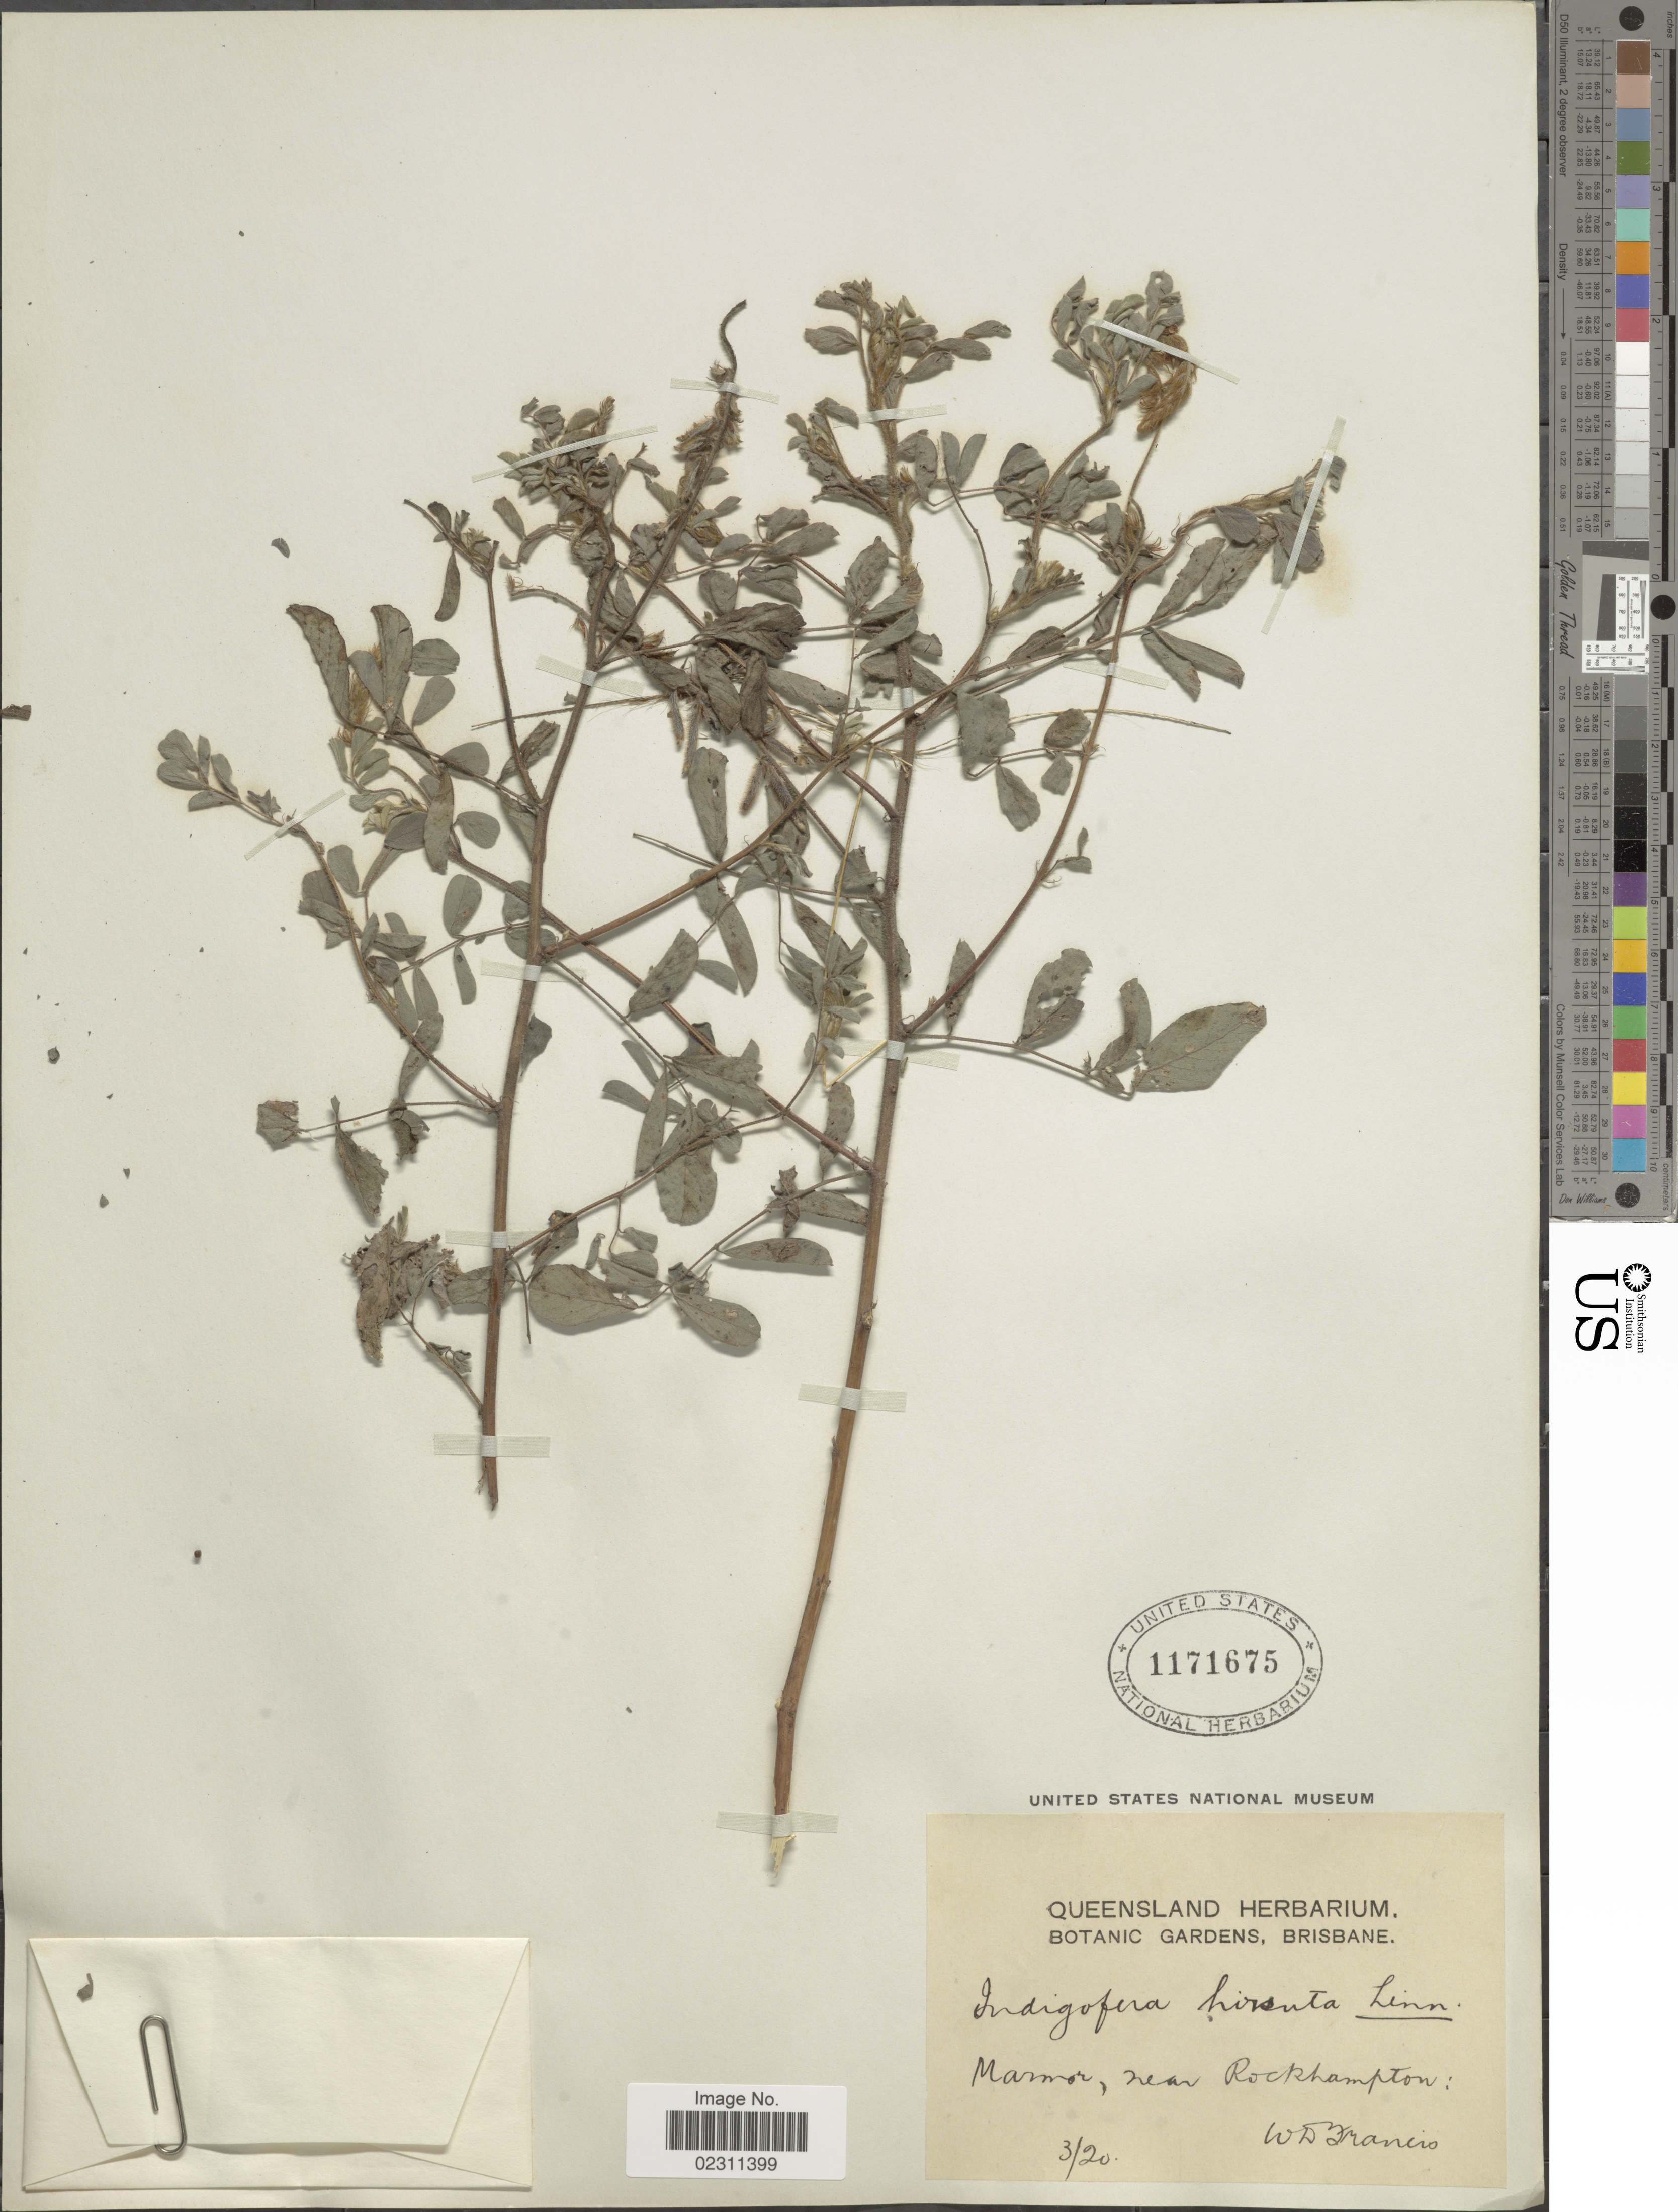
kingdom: Plantae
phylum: Tracheophyta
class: Magnoliopsida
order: Fabales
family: Fabaceae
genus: Indigofera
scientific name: Indigofera hirsuta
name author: L.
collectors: W. Francis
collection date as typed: Transcribed d/m/y: /3/20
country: Australia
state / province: Queensland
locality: Marmor, near Rockhampton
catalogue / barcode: US 1171675